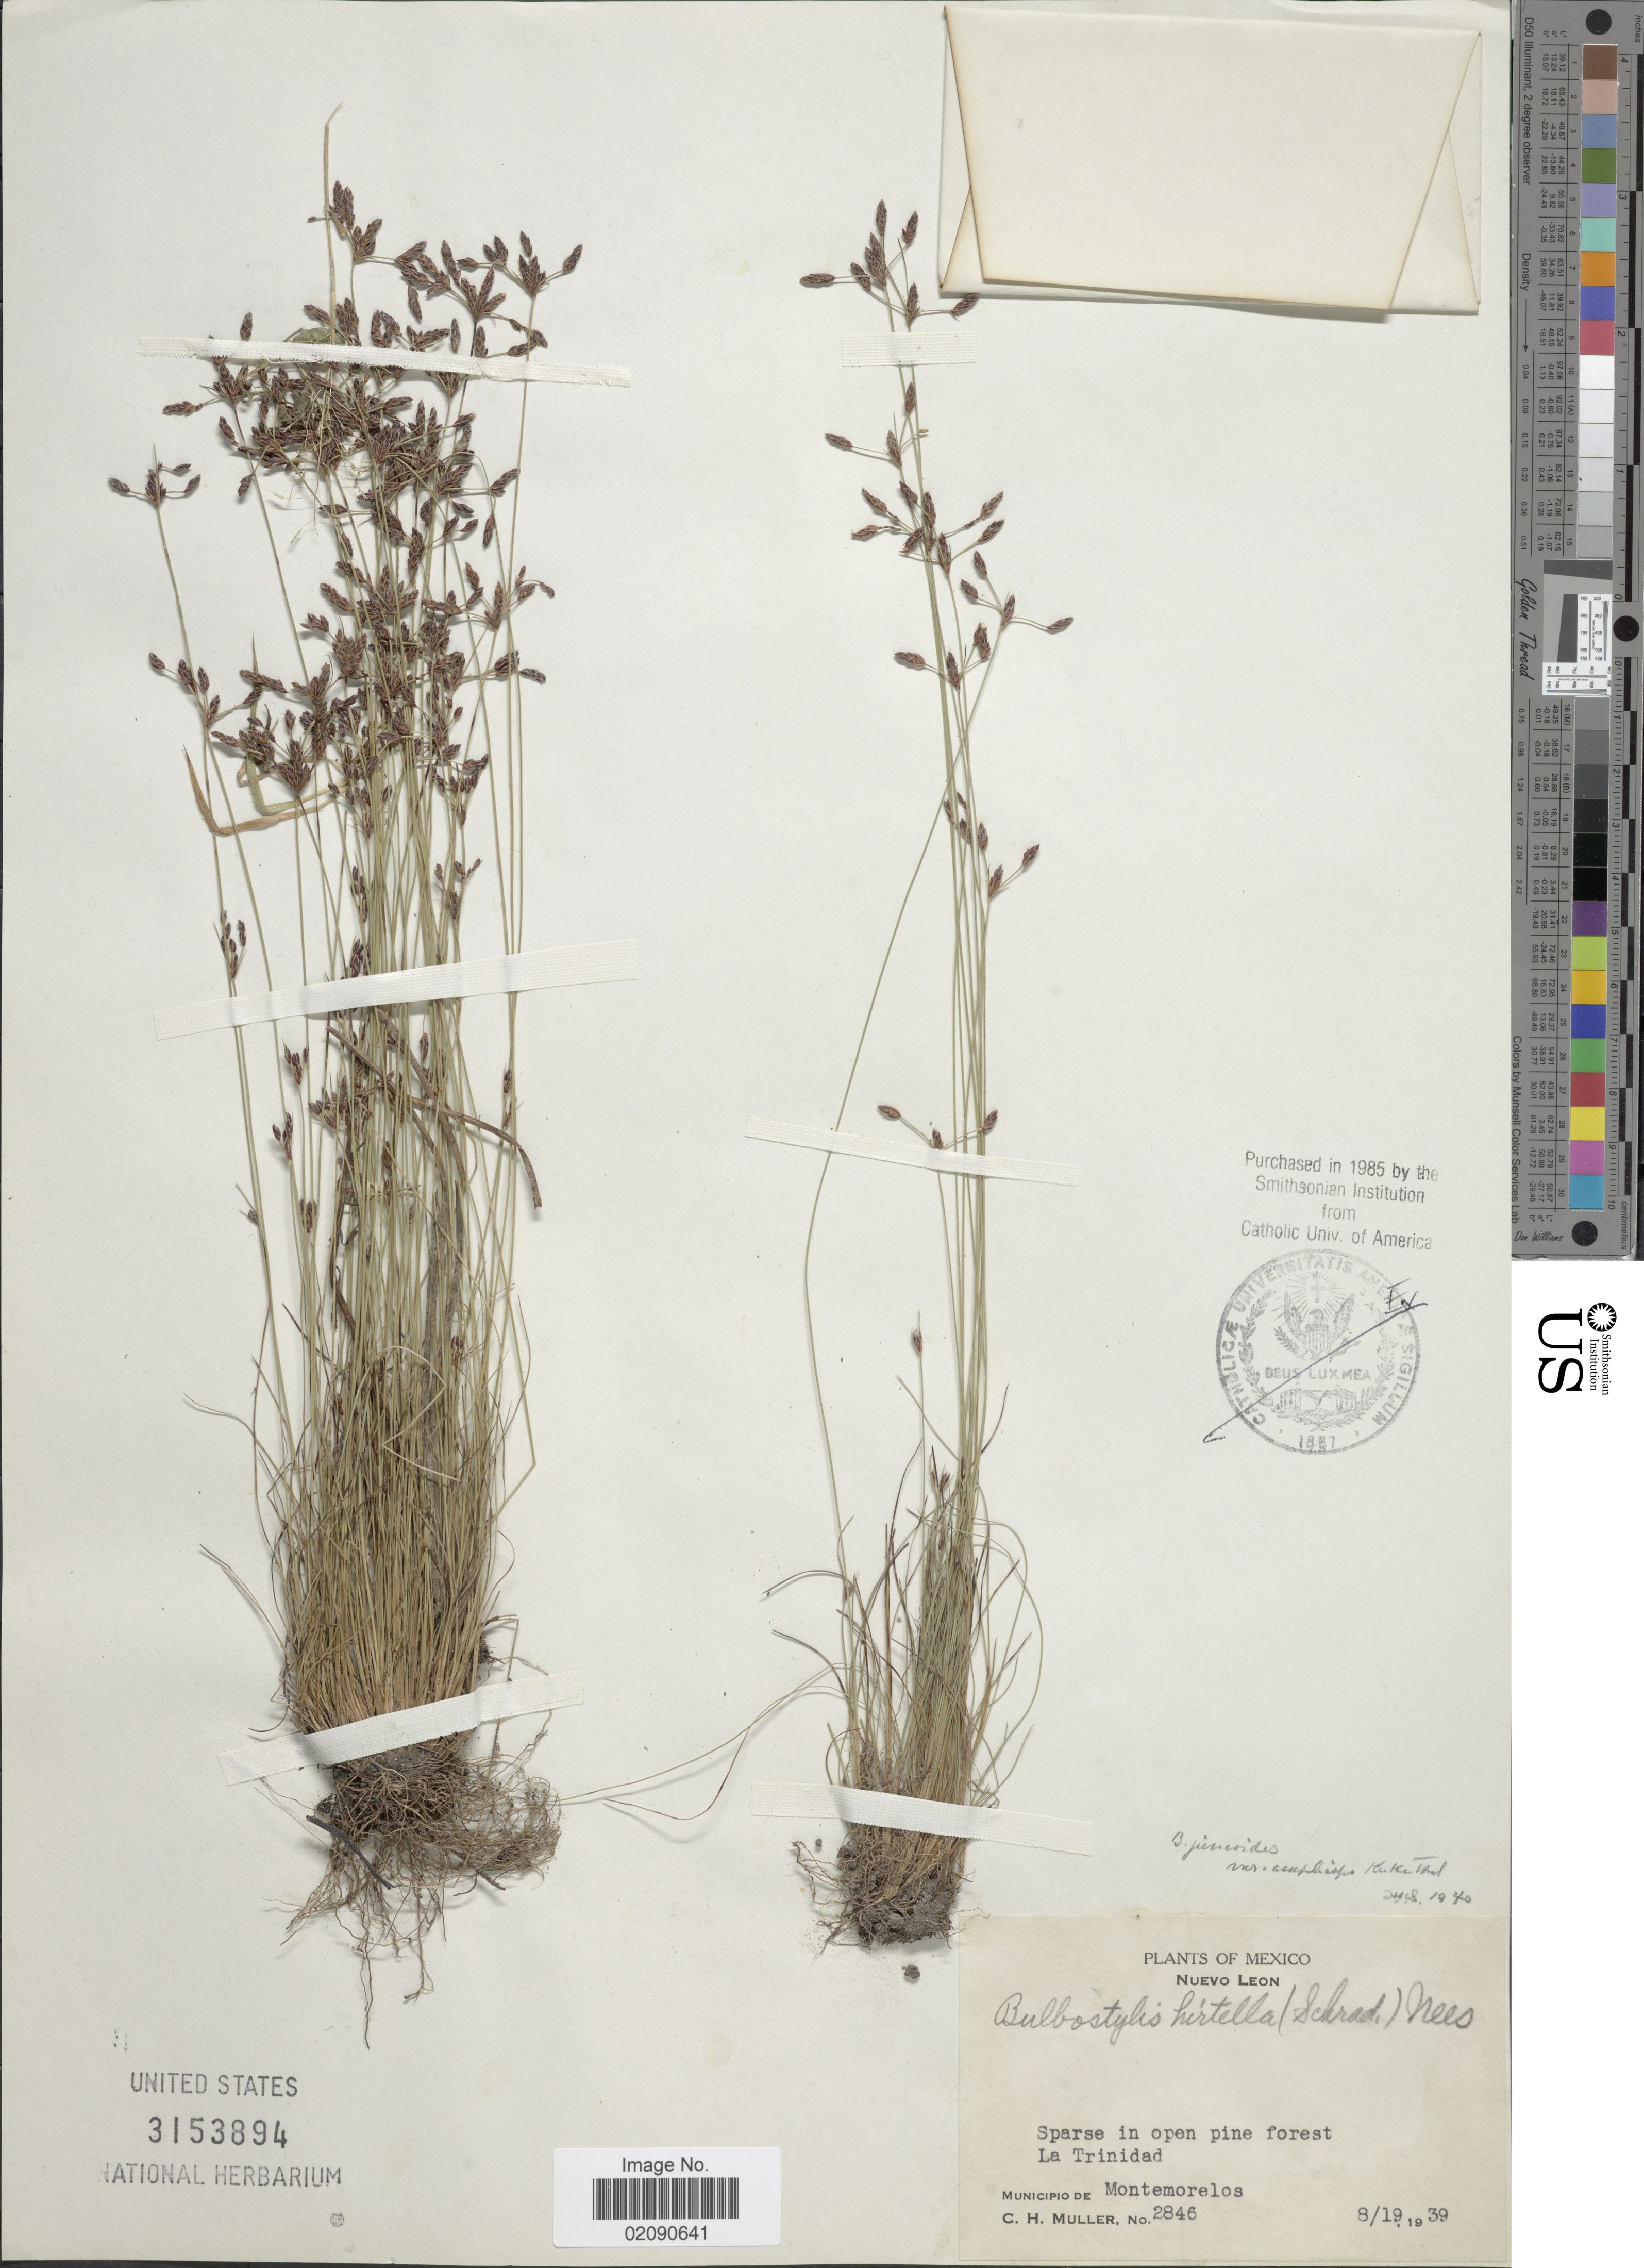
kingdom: Plantae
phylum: Tracheophyta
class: Liliopsida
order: Poales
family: Cyperaceae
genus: Bulbostylis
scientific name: Bulbostylis juncoides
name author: (Vahl) Kük. ex Herter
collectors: C. H. Mueller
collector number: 2846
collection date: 1939-08-19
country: Mexico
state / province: Nuevo León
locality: Sparse in open pine forest. La Trinidad. Municipio de Montemorelos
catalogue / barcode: US 3153894